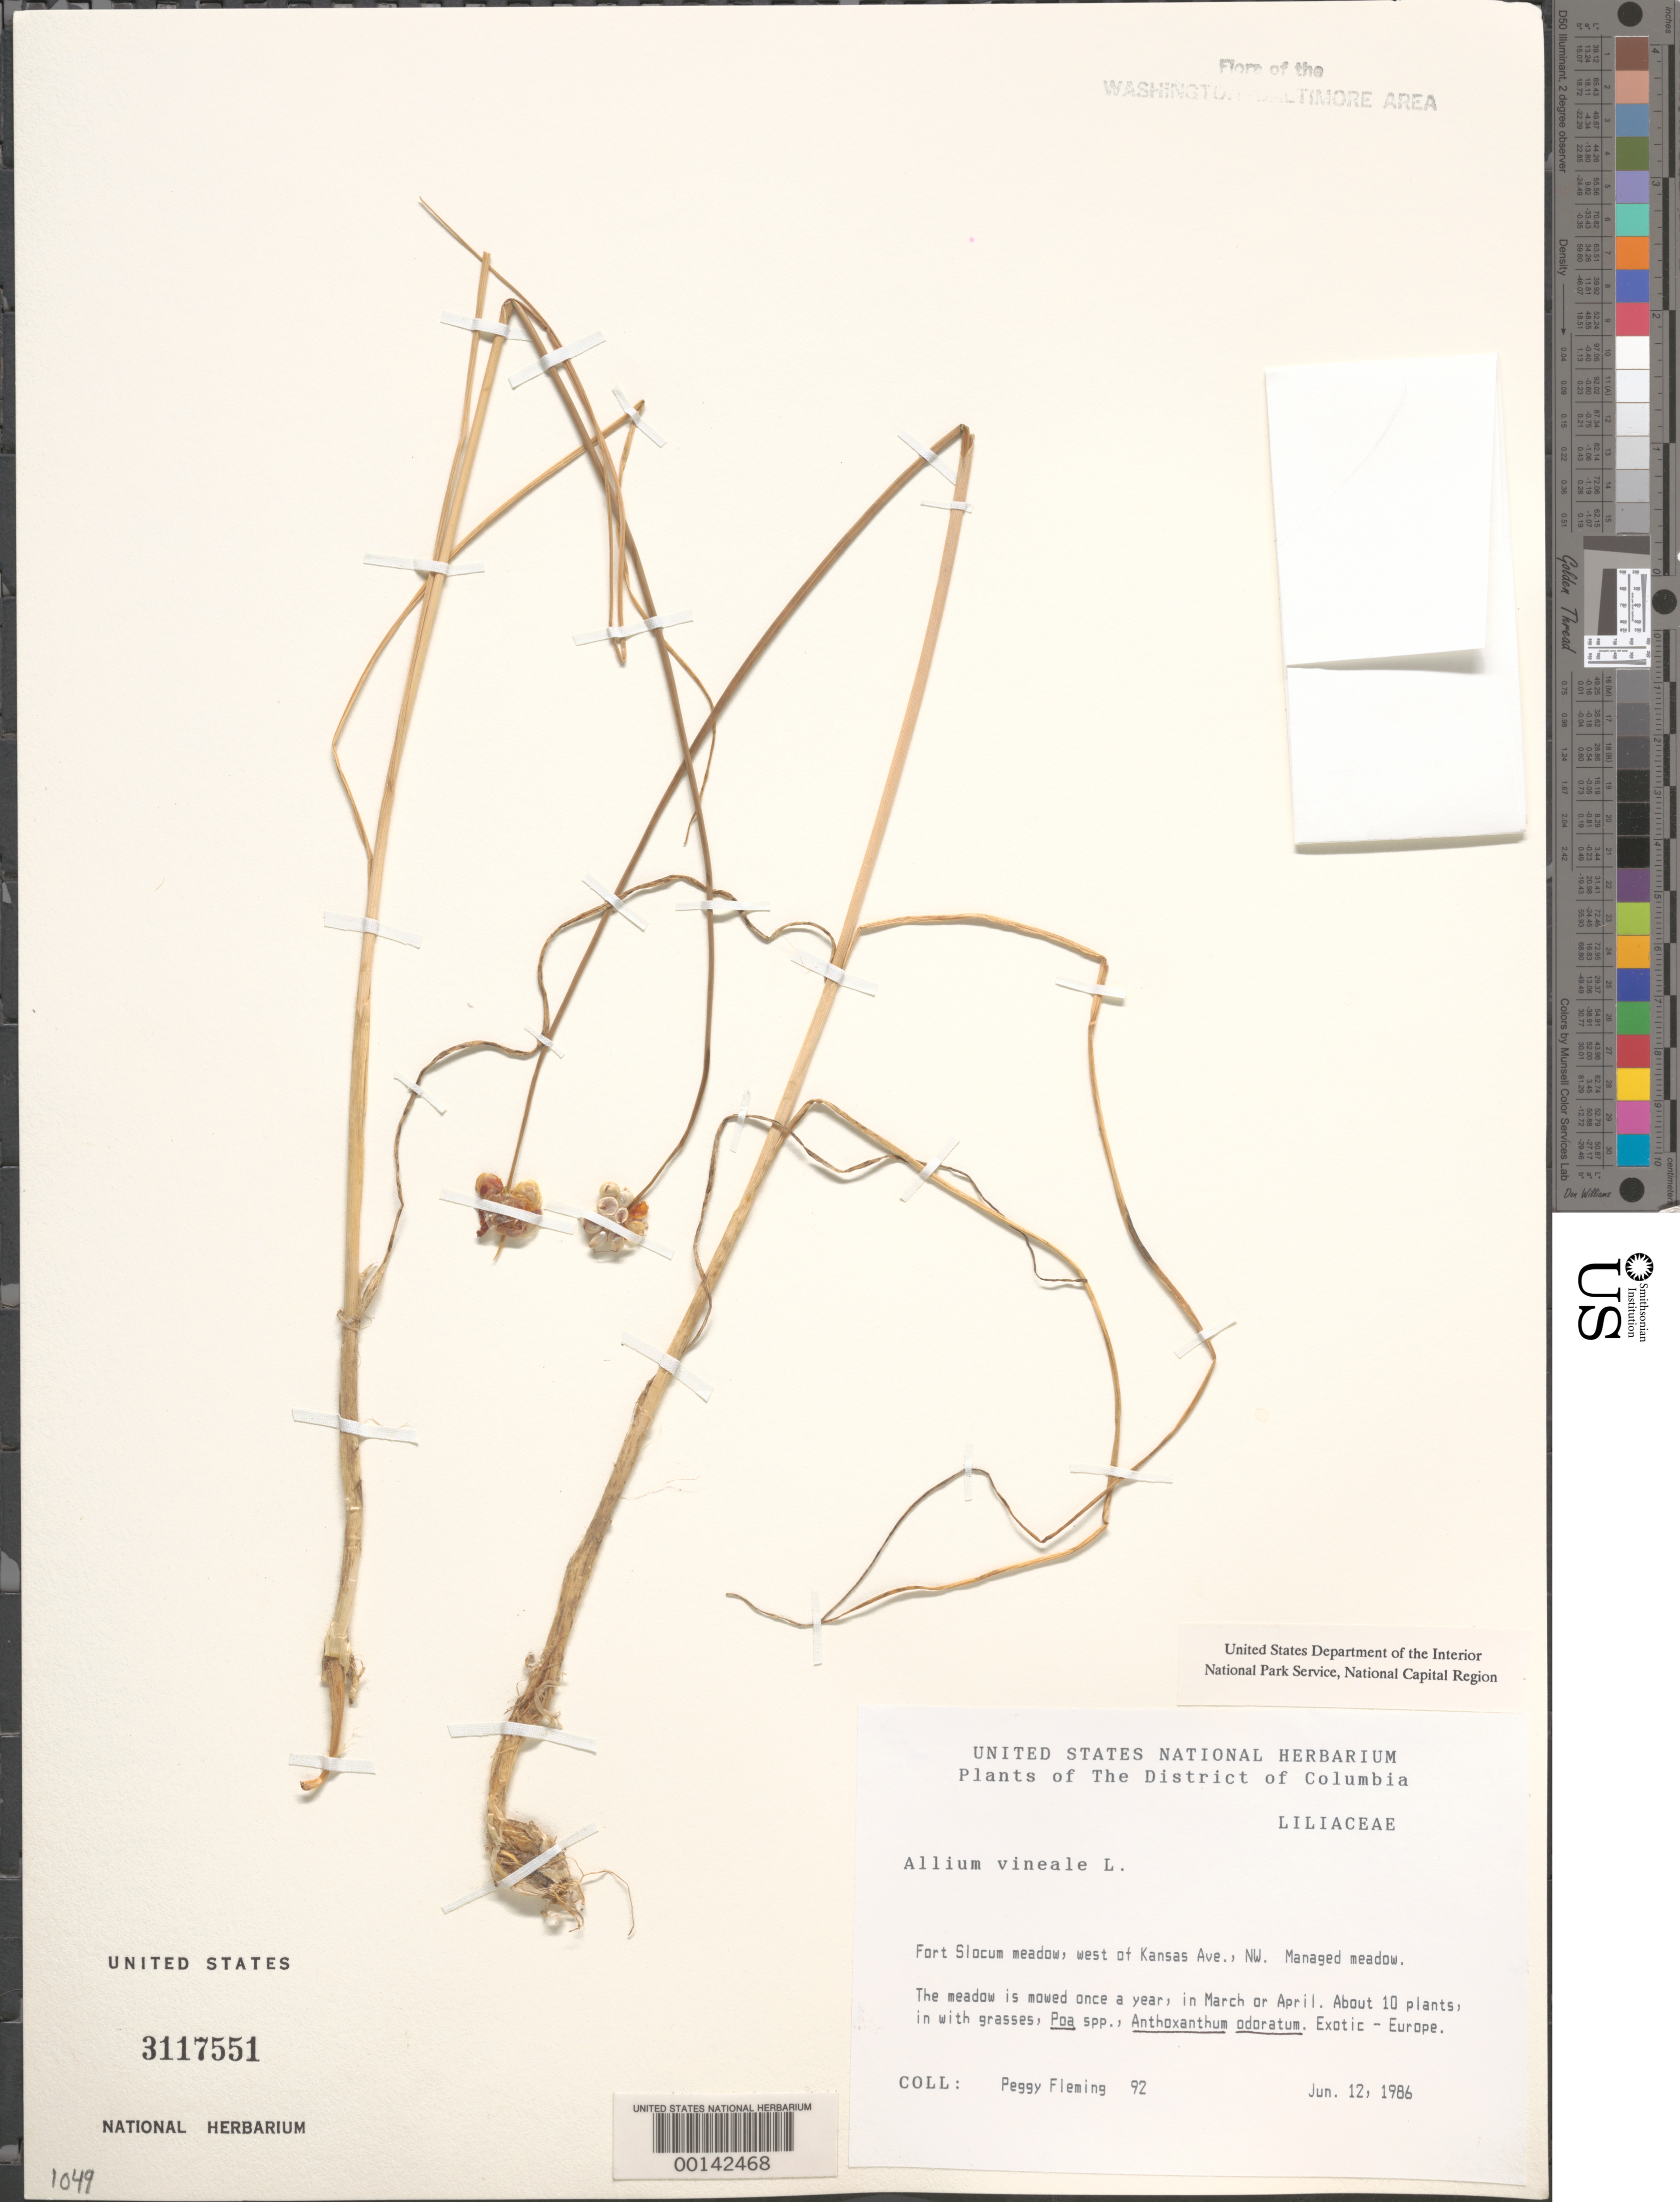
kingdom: Plantae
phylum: Tracheophyta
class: Liliopsida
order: Asparagales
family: Amaryllidaceae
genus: Allium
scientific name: Allium vineale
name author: L.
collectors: P. Fleming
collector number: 92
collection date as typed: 12 Jun 1986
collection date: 1986-06-12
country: United States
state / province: District of Columbia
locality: Fort Circle Parks. Fort Slocum meadow, west of Kansas Ave., NW. Fort Circle Parks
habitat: Managed meadow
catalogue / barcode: US 3117551